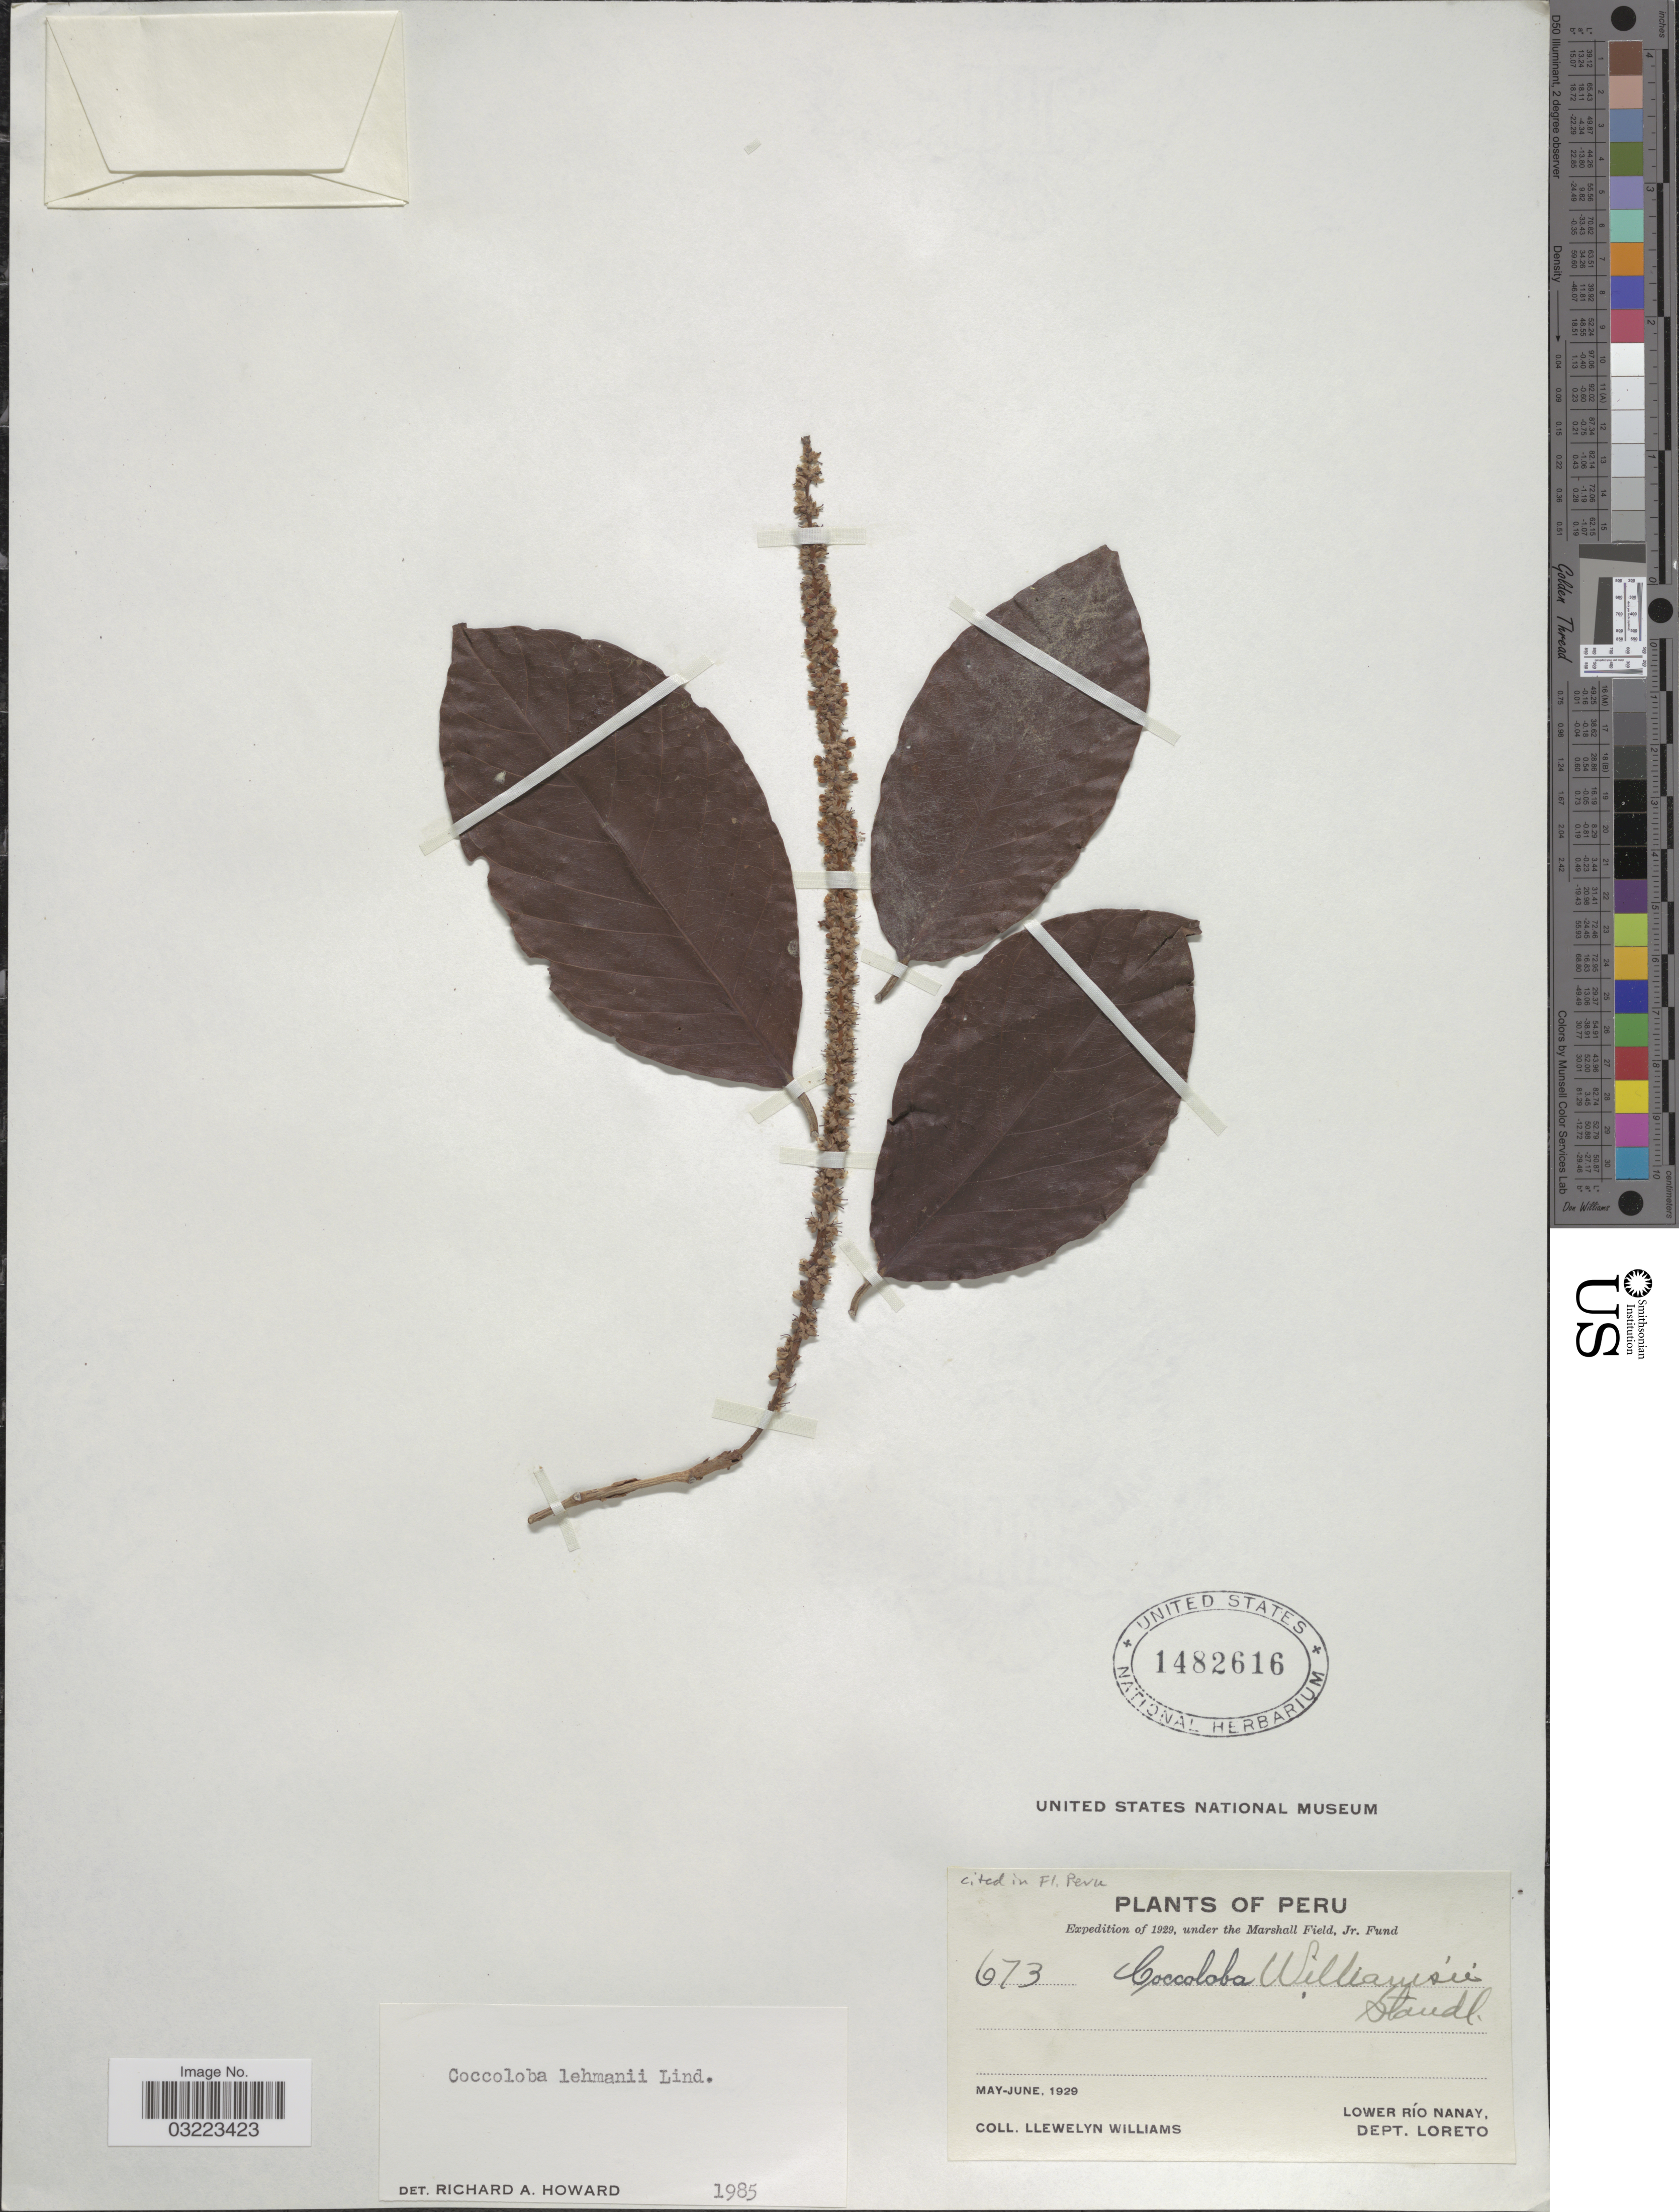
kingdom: Plantae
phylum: Tracheophyta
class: Magnoliopsida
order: Caryophyllales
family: Polygonaceae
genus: Coccoloba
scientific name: Coccoloba lehmannii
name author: Lindau ex Hieron.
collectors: Ll. Williams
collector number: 673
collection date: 1929-05/1929-06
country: Peru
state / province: Loreto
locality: Lower Río Nanay, Dept. Loreto.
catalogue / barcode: US 1482616